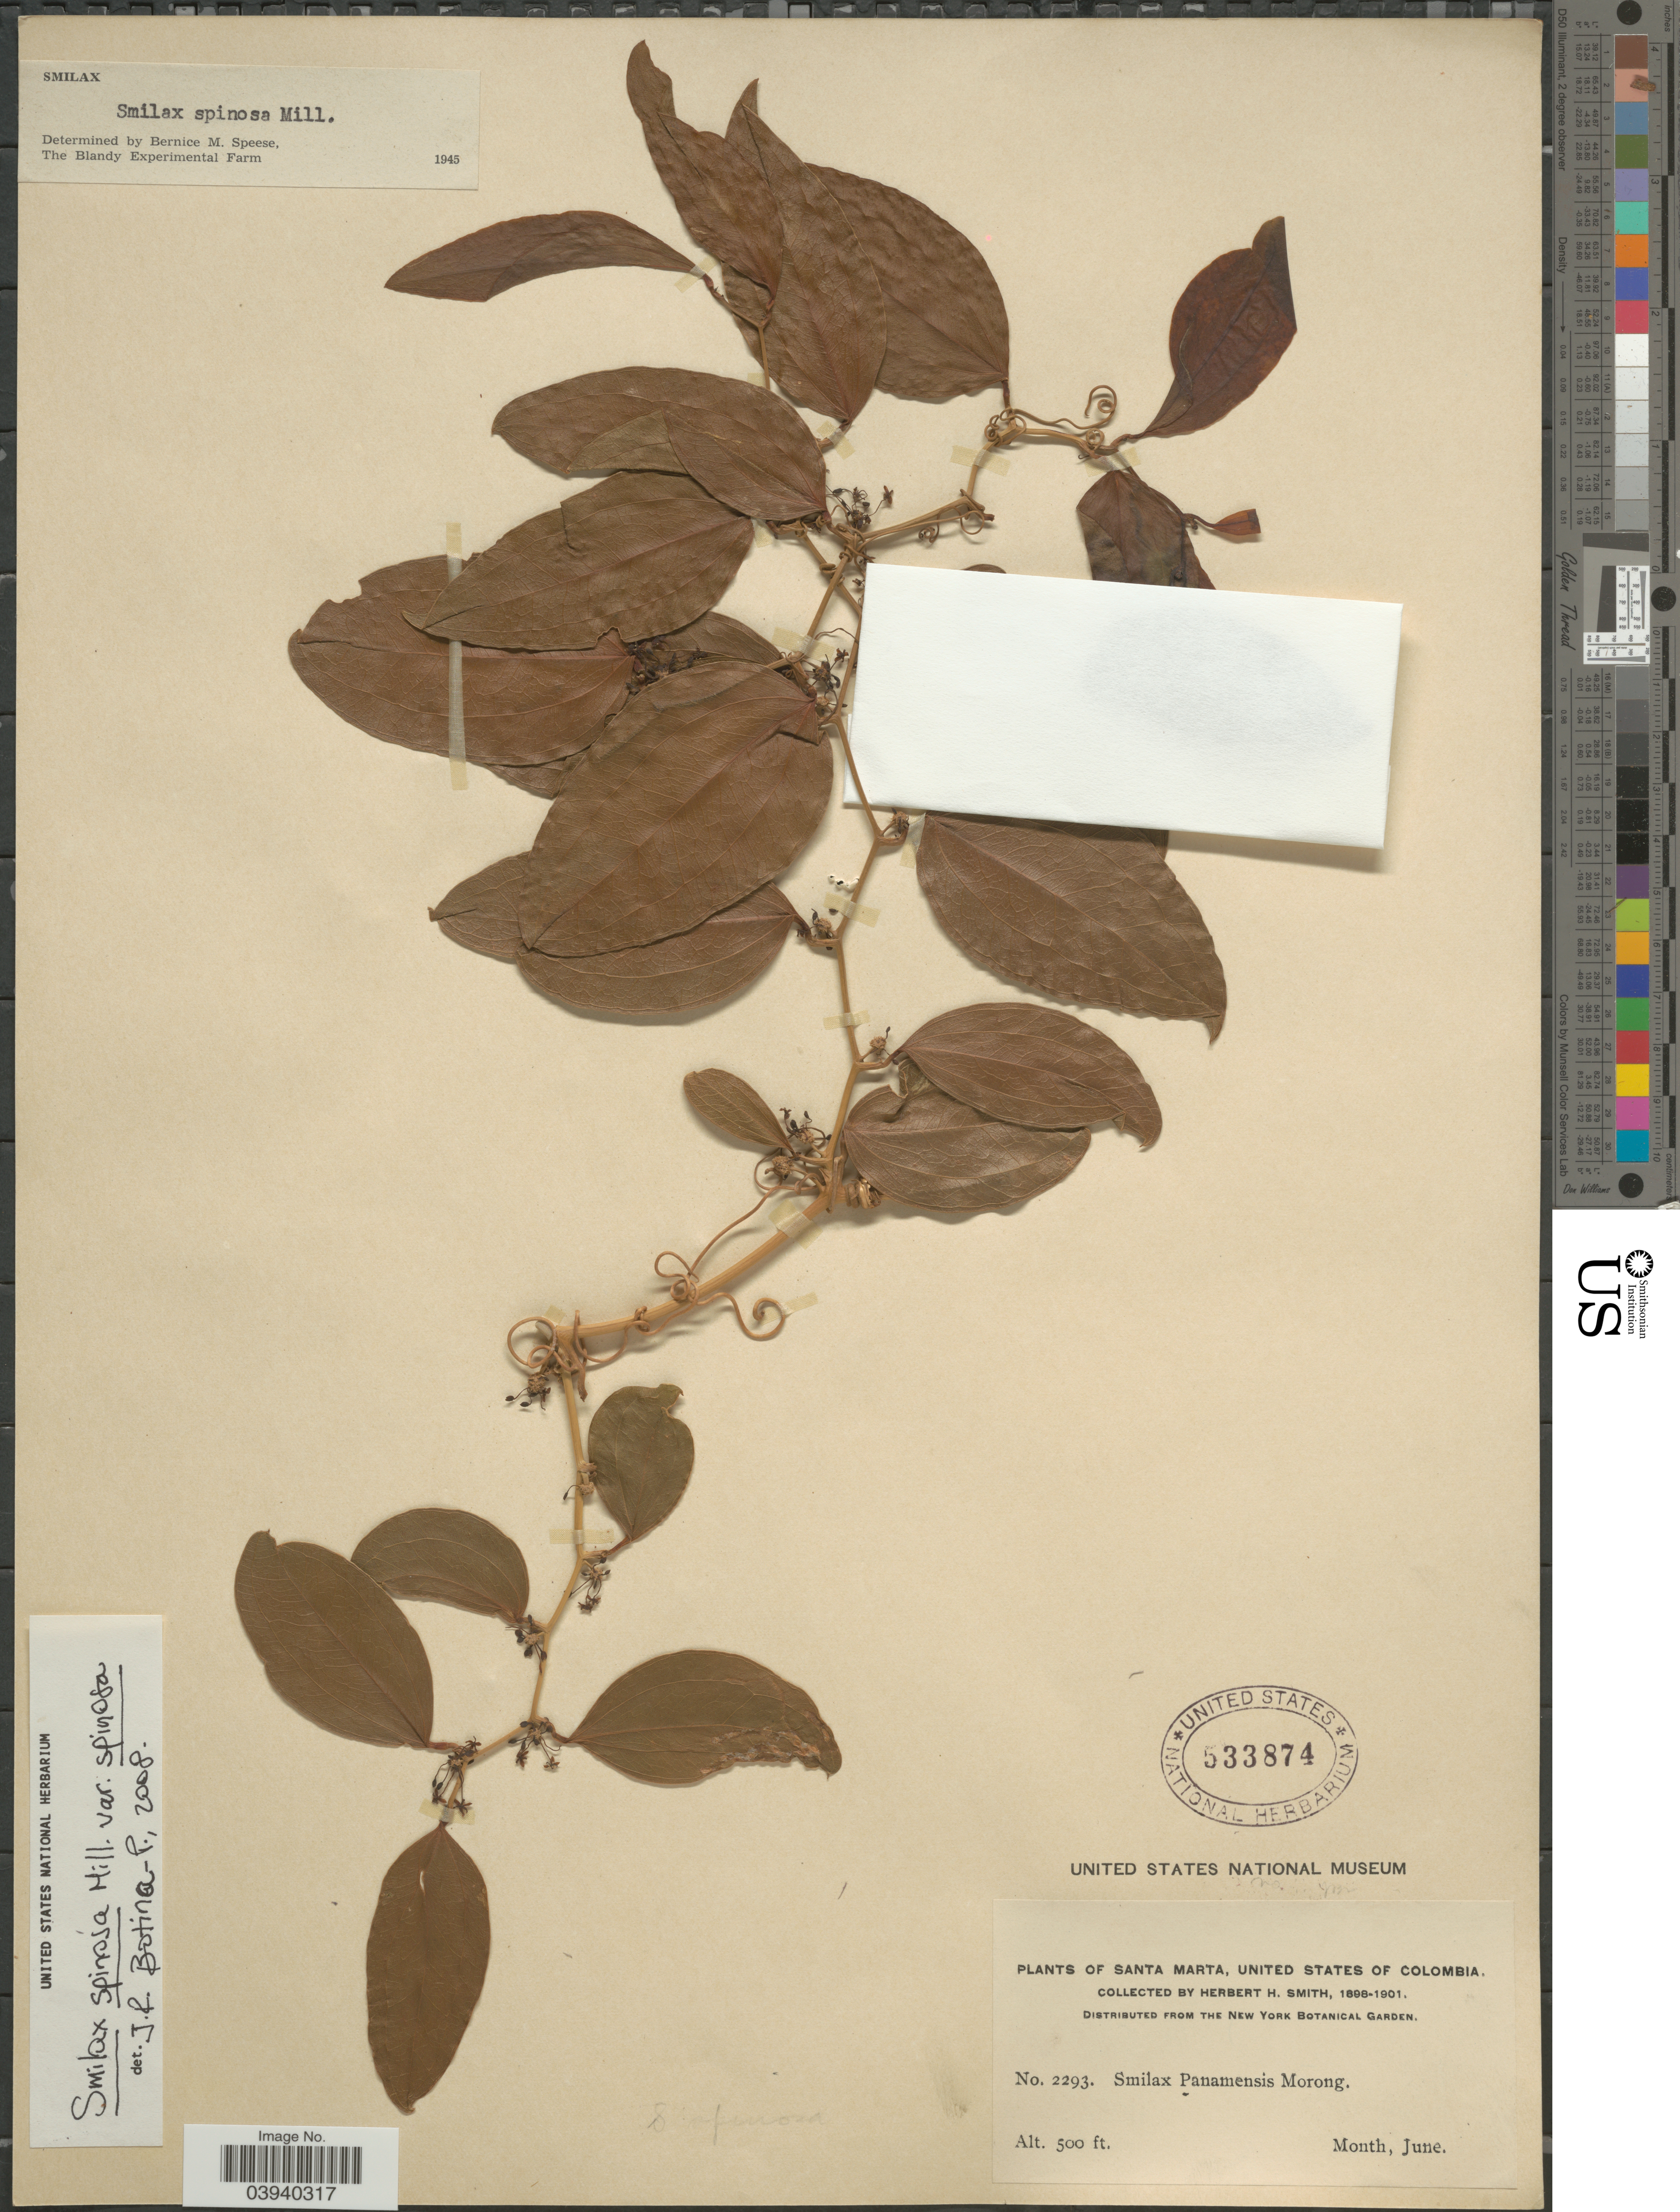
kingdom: Plantae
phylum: Tracheophyta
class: Liliopsida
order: Liliales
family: Smilacaceae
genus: Smilax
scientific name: Smilax spinosa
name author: Mill.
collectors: Herbert H. Smith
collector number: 2293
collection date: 1898-06/1901-06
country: Colombia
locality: Santa Marta, United States of Colombia.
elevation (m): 152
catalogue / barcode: US 533874